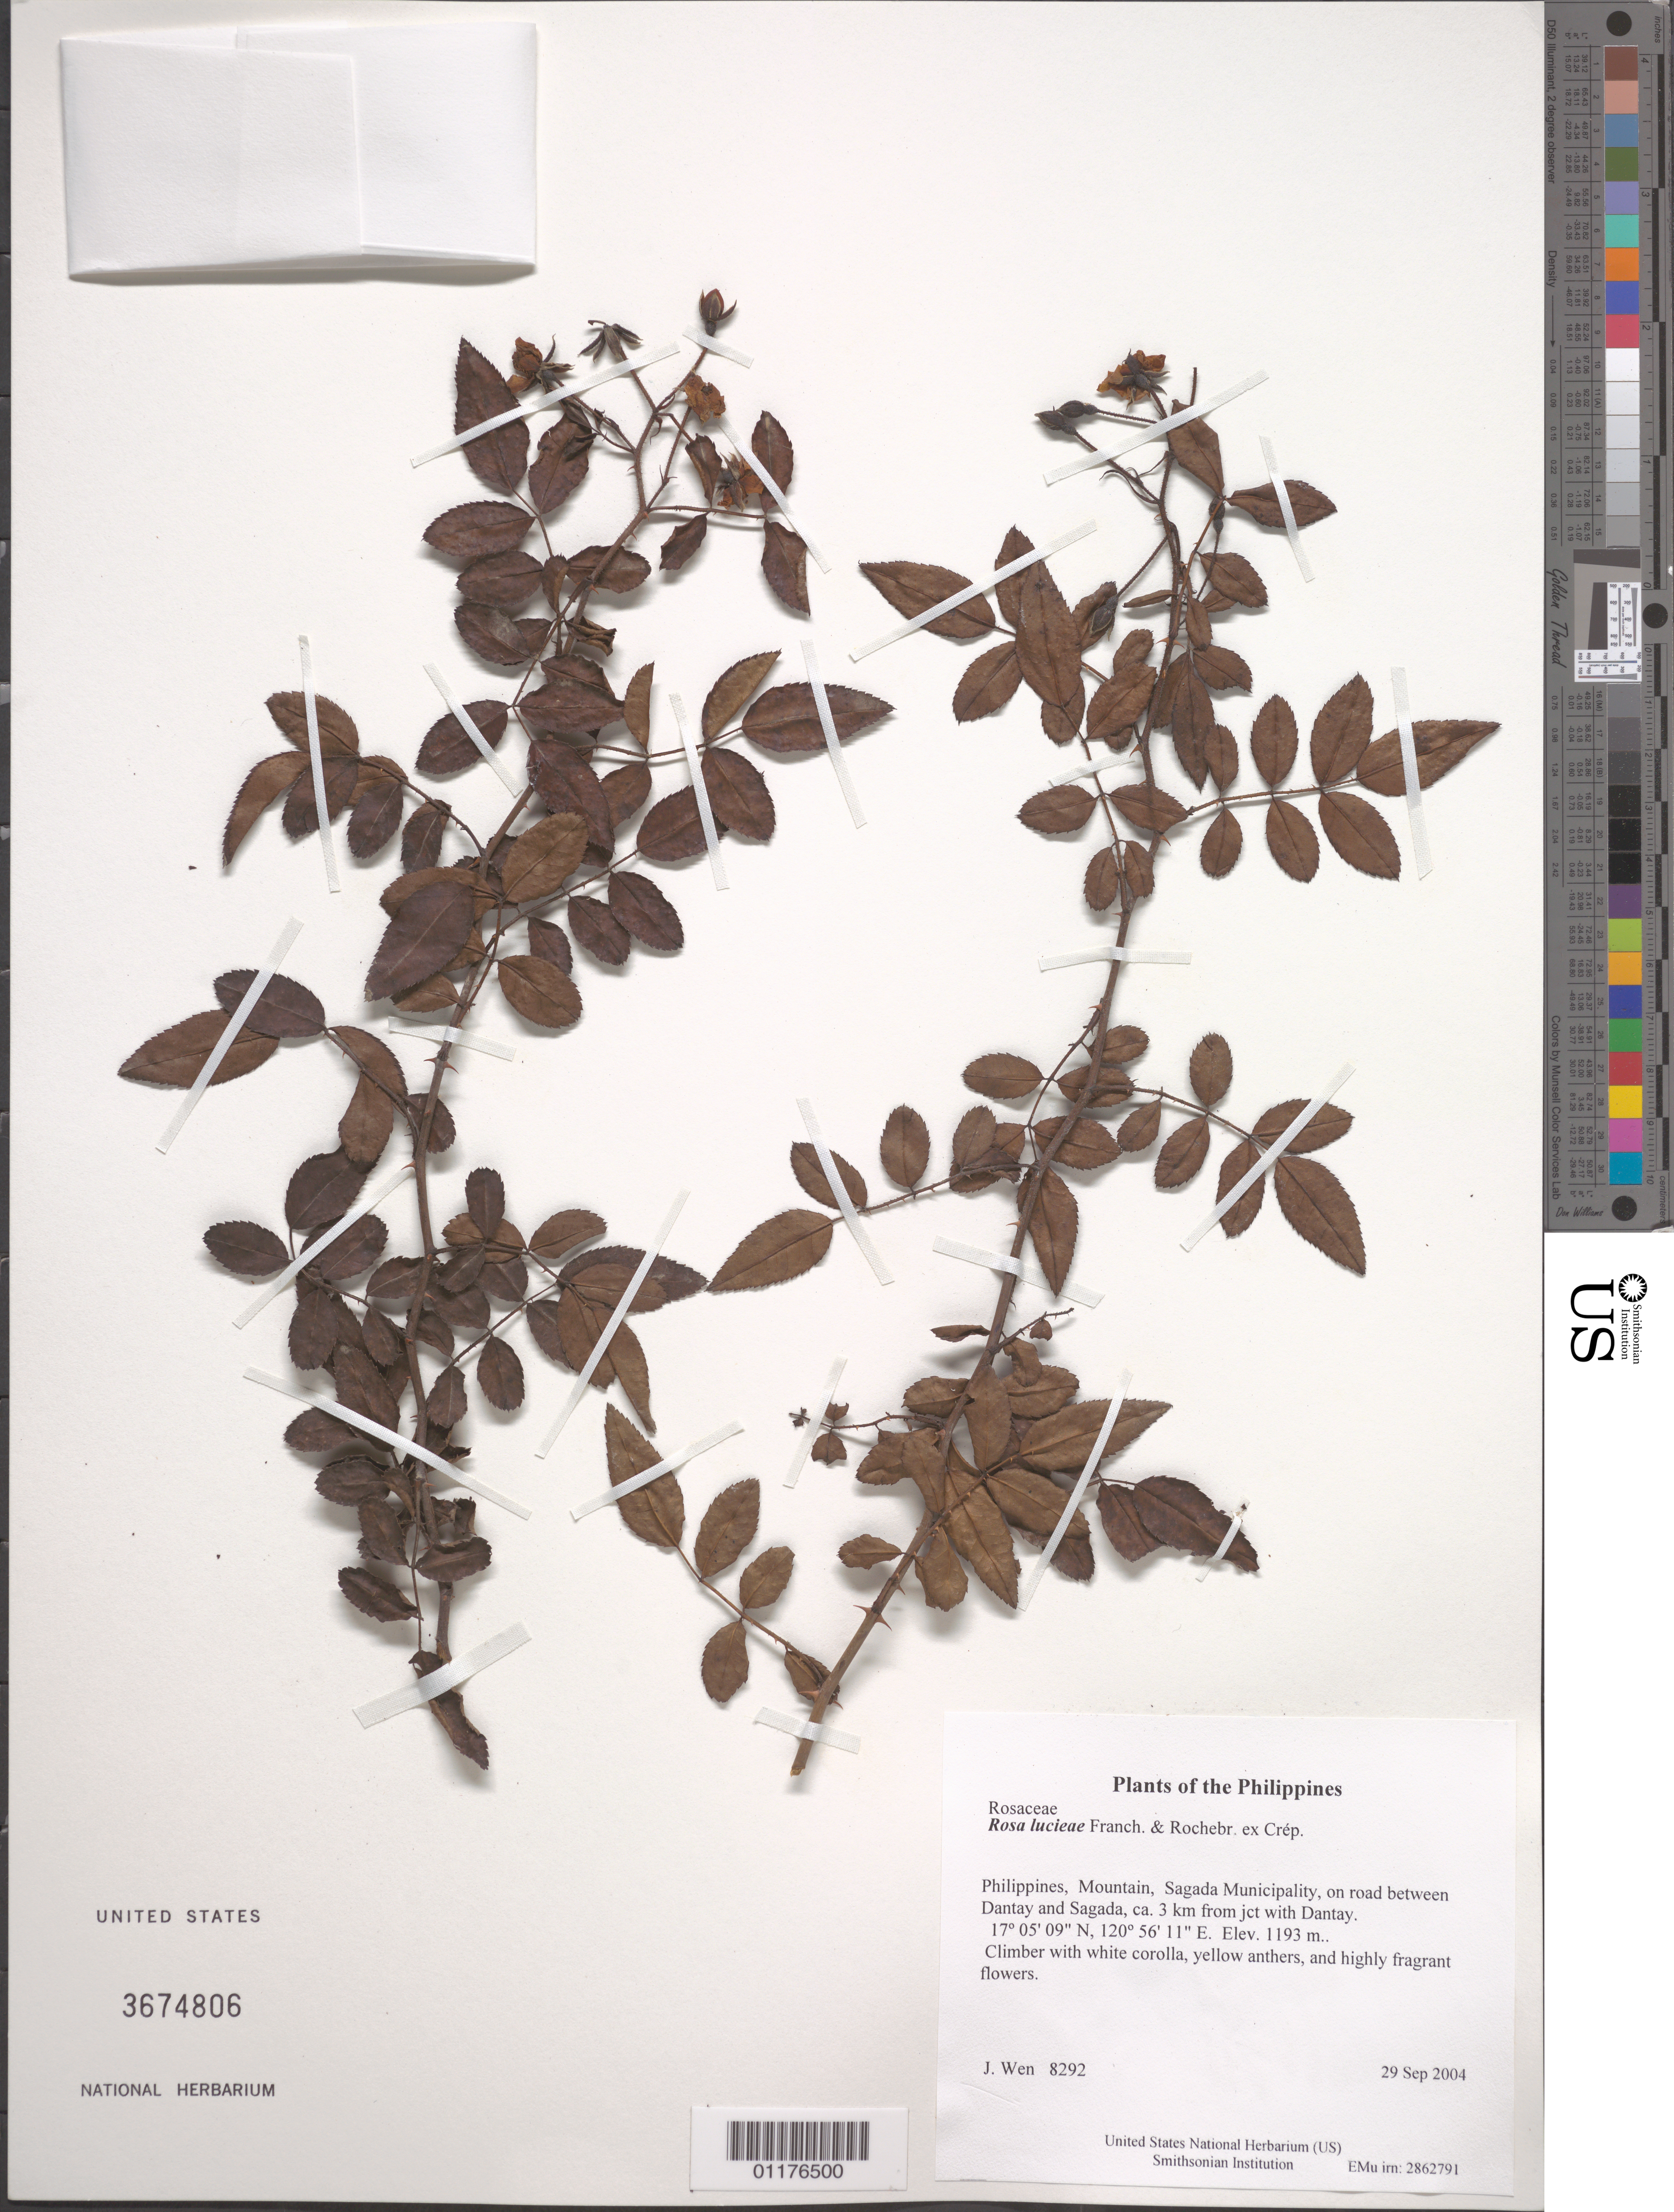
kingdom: Plantae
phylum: Tracheophyta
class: Magnoliopsida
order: Rosales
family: Rosaceae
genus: Rosa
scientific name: Rosa lucieae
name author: Franch. & Rochebr. ex Crép.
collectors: J. Wen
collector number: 8292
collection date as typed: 29 Sep 2004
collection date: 2004-09-29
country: Philippines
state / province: Cordillera (Administrative Region)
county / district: Mountain province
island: Luzon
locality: Sagada Municipality, on road between Dantay and Sagada, ca. 3 km from jct with Dantay.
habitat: Roadside in disturbed area, in Pinus Kesiya forested area.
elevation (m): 1193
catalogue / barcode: US 3674806